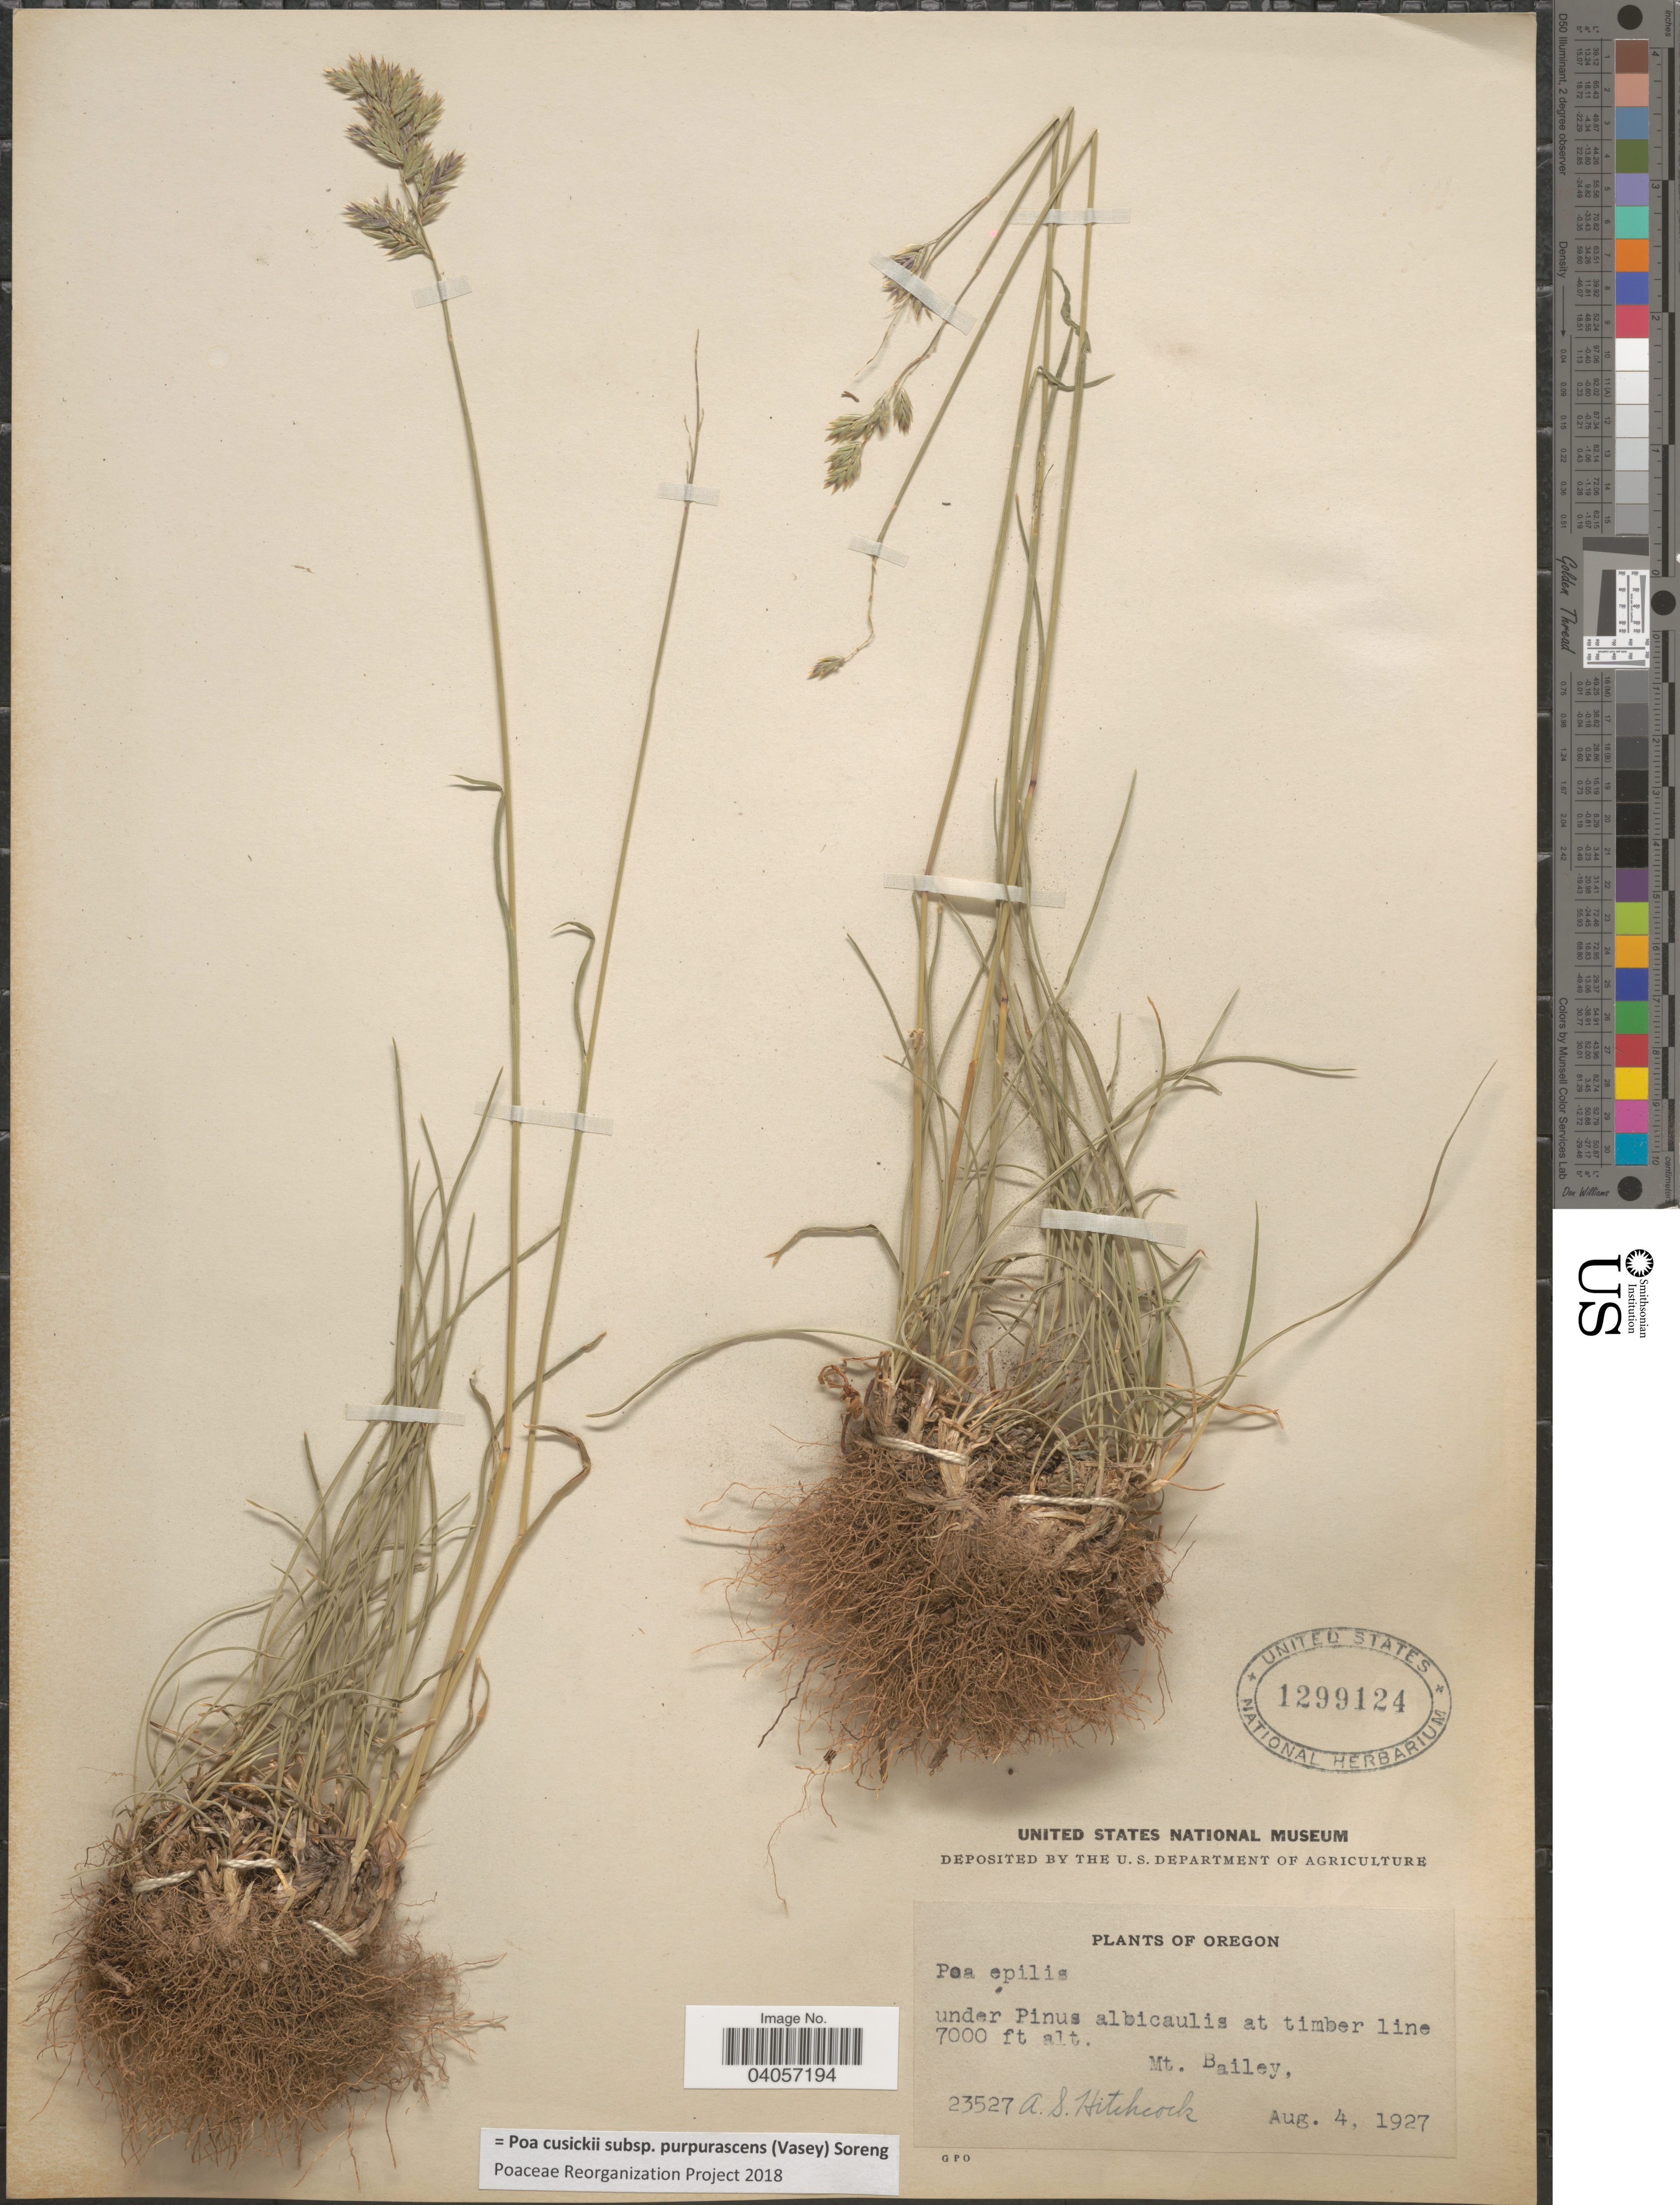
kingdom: Plantae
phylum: Tracheophyta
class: Liliopsida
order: Poales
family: Poaceae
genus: Poa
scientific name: Poa cusickii subsp. purpurascens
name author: (Vasey) Soreng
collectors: A. S. Hitchcock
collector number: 23527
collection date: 1927-08-04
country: United States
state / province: Oregon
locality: At timber line. Mt. Bailey.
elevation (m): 2134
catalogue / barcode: US 1299124